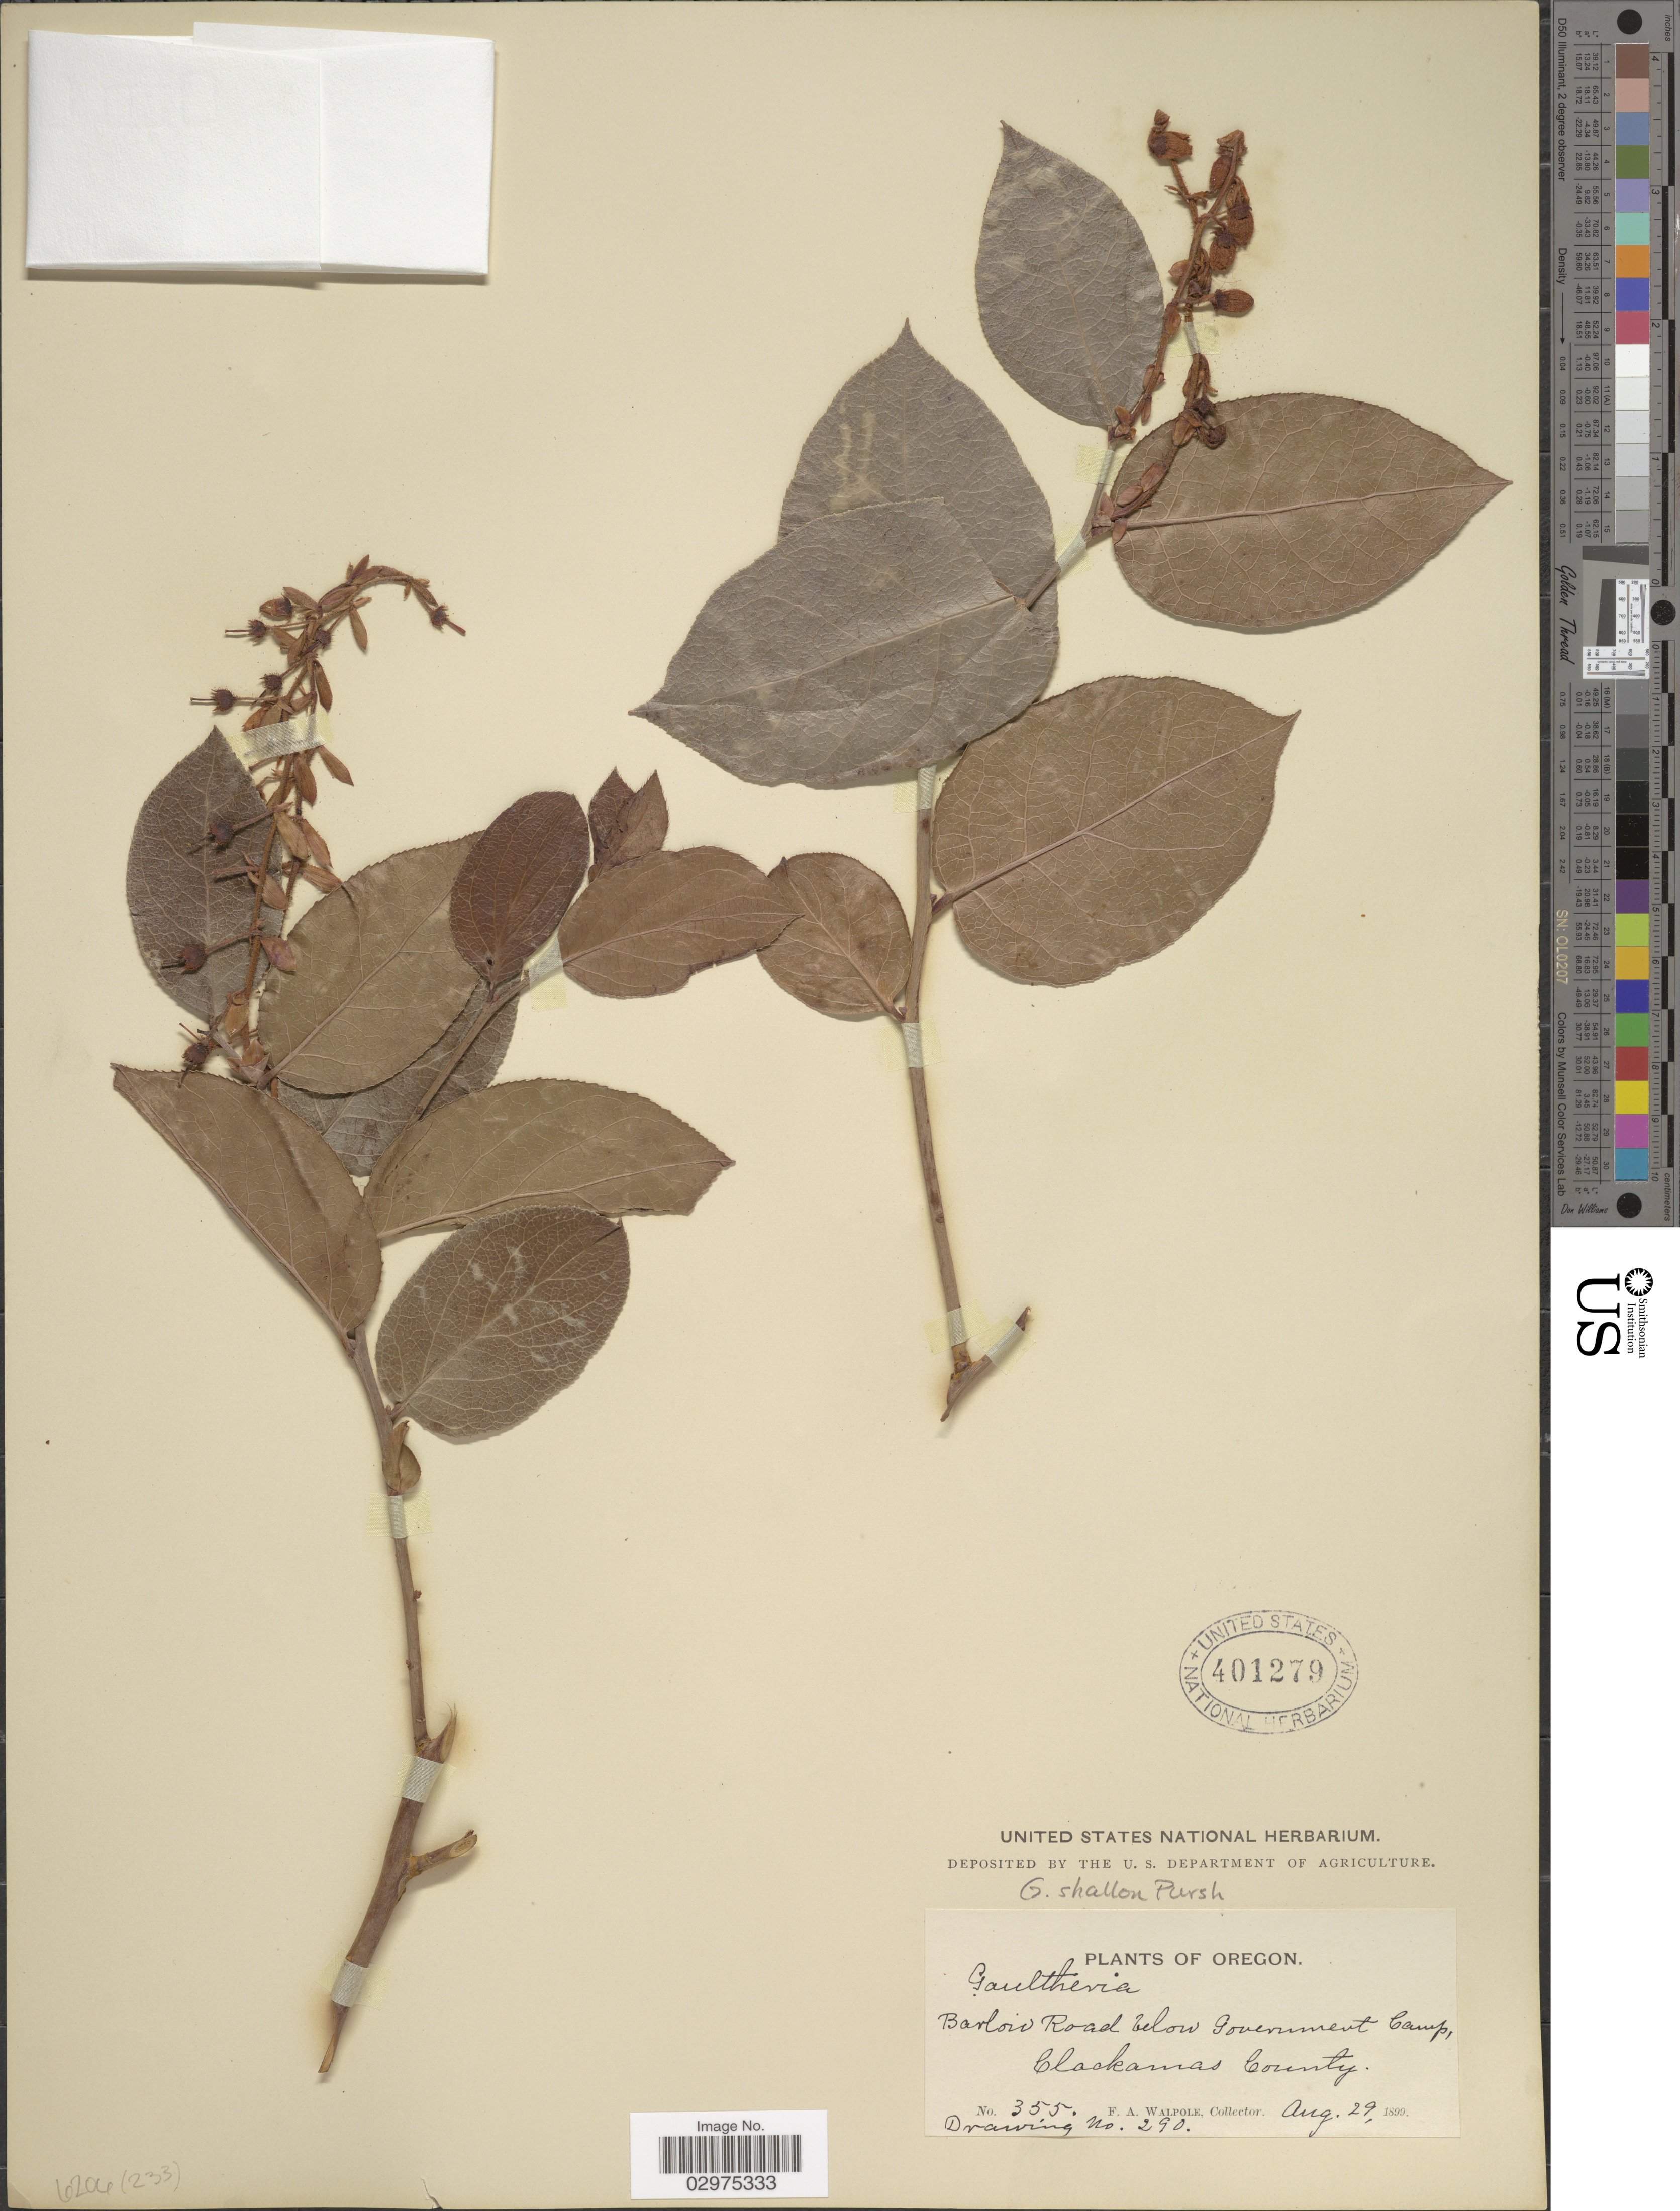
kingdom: Plantae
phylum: Tracheophyta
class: Magnoliopsida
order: Ericales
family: Ericaceae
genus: Gaultheria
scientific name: Gaultheria shallon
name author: Pursh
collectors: F. Walpole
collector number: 355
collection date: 1899-08-29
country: United States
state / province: Oregon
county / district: Clackamas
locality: Barlow Road below Government Camp, Clackamas County.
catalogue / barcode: US 401279